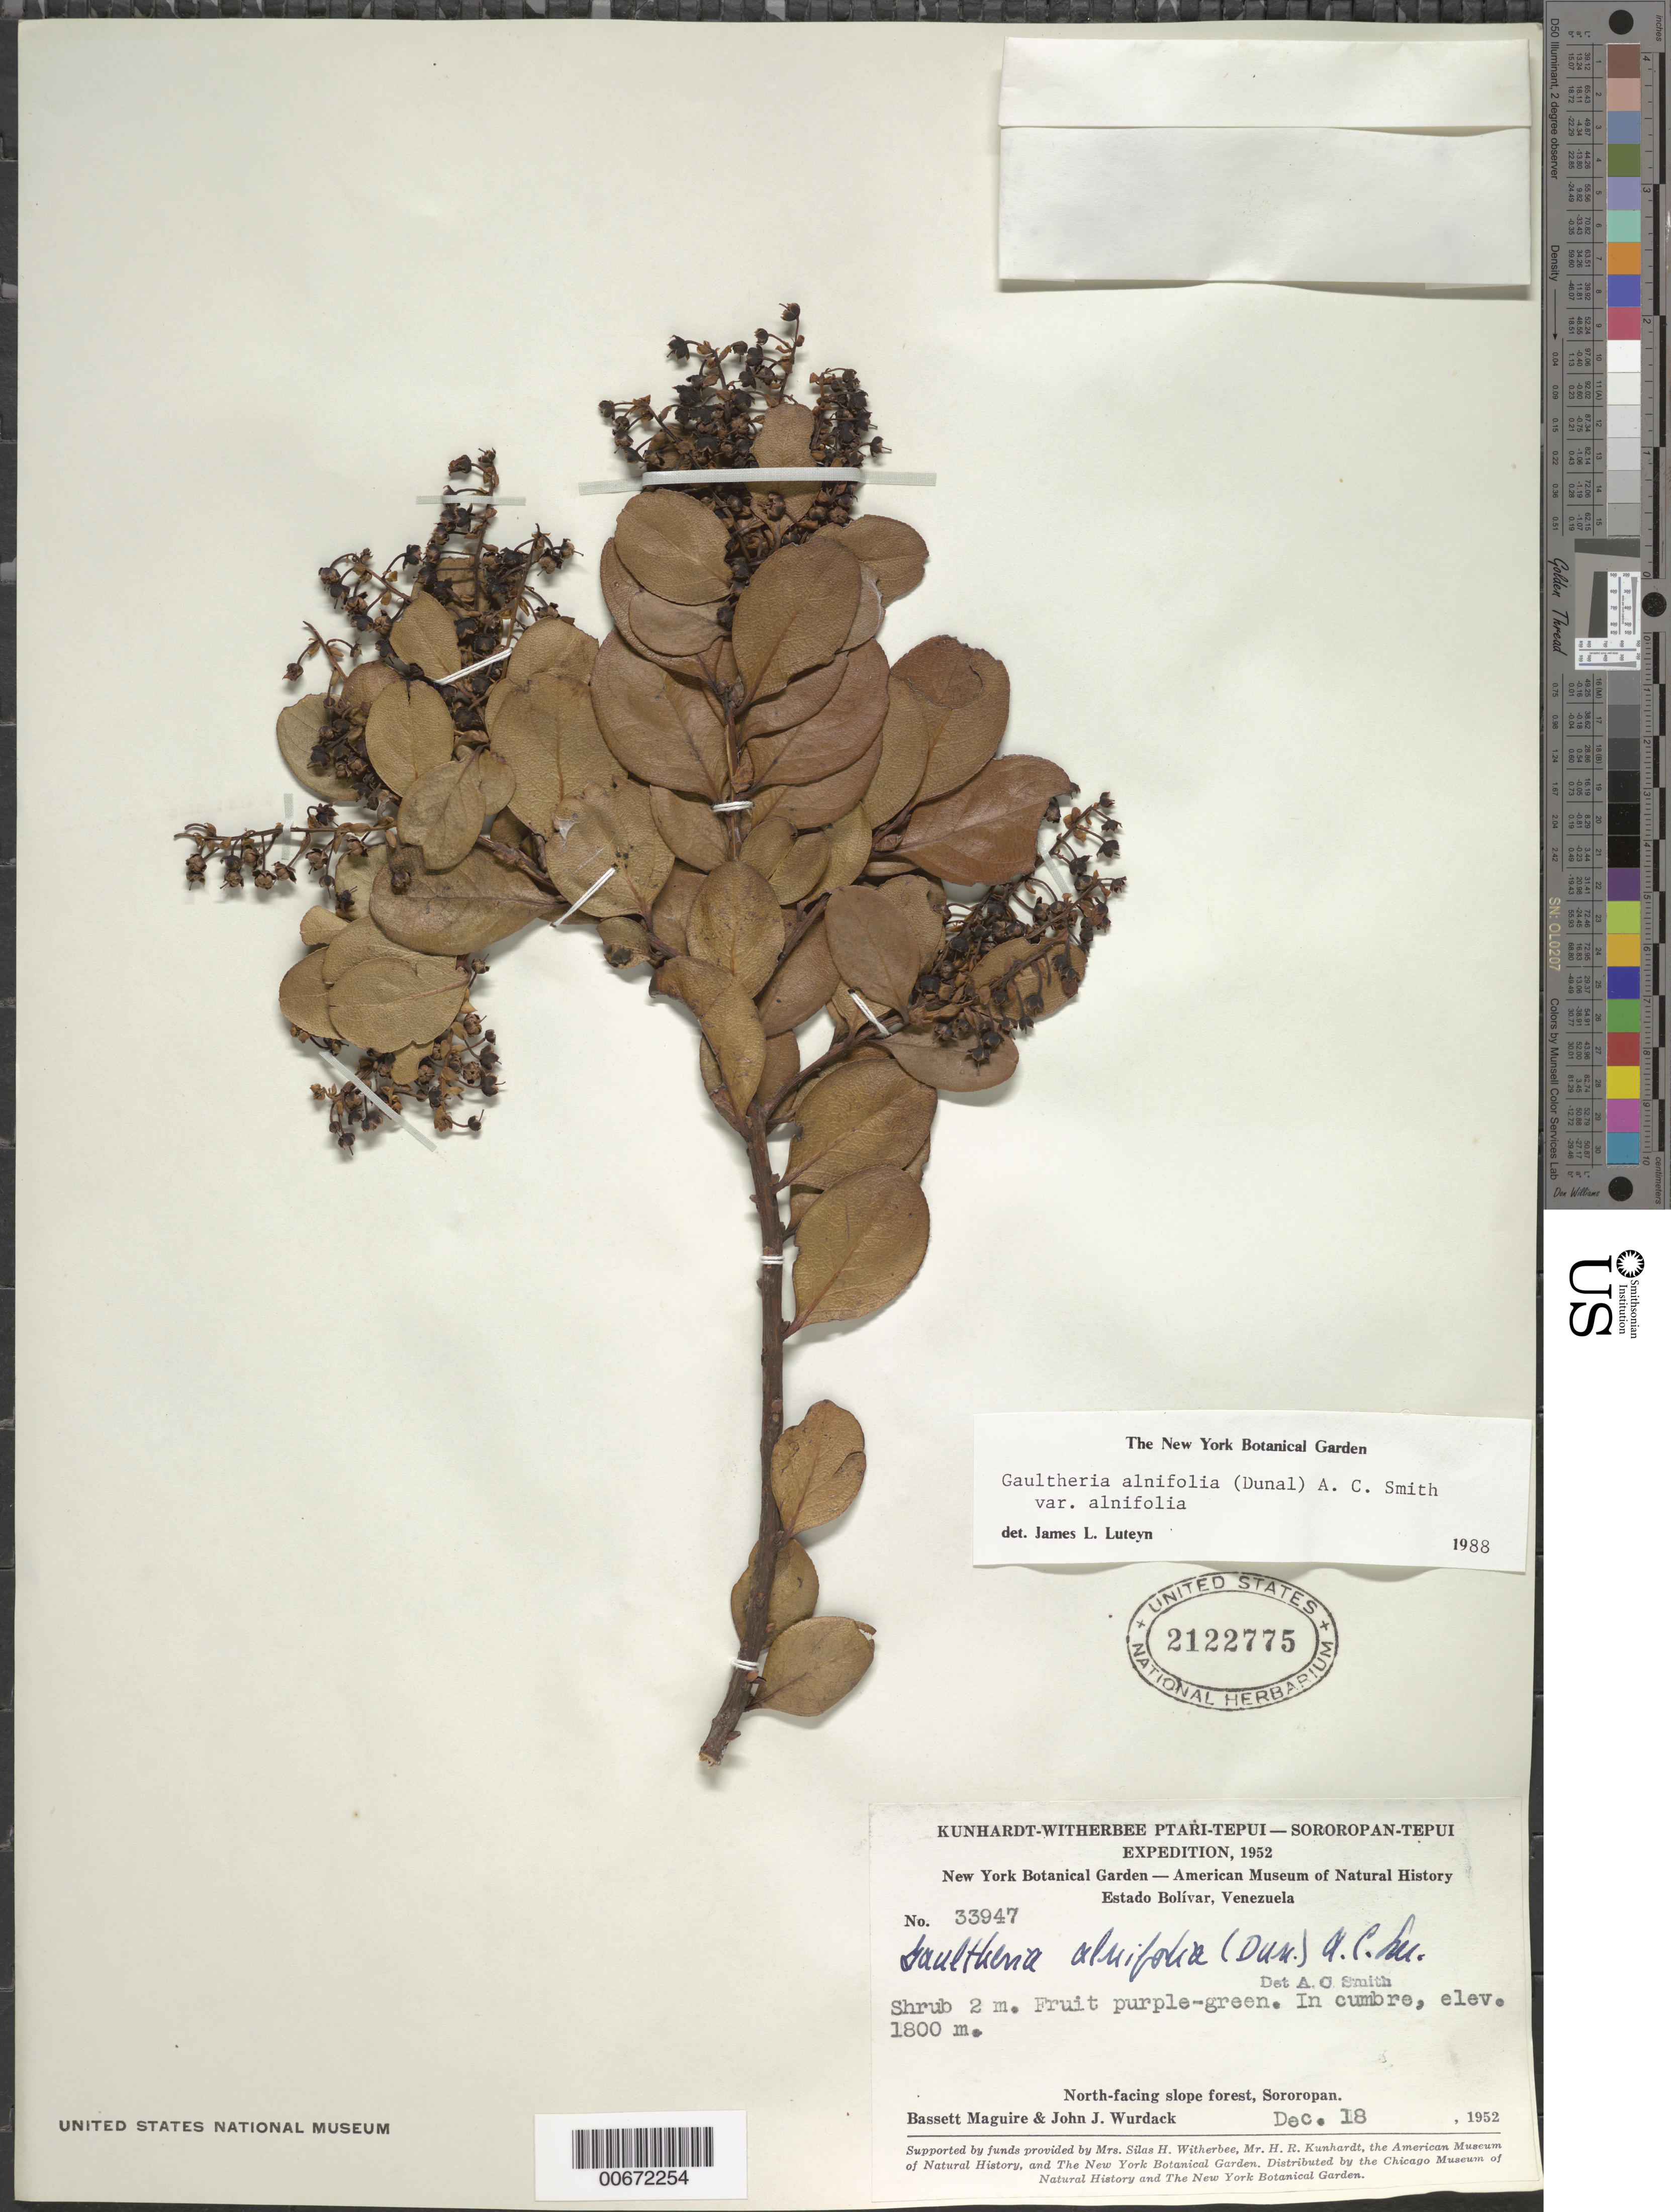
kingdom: Plantae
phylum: Tracheophyta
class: Magnoliopsida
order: Ericales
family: Ericaceae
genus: Gaultheria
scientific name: Gaultheria alnifolia var. alnifolia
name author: (Dunal) A.C. Sm.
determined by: Luteyn, J. L.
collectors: B. Maguire & J. J. Wurdack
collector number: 33947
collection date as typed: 18-Dec-52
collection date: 1952-12-18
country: Venezuela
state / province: Bolívar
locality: Sororopán-tepuí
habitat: Cumbre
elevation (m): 1800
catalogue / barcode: US 2122775